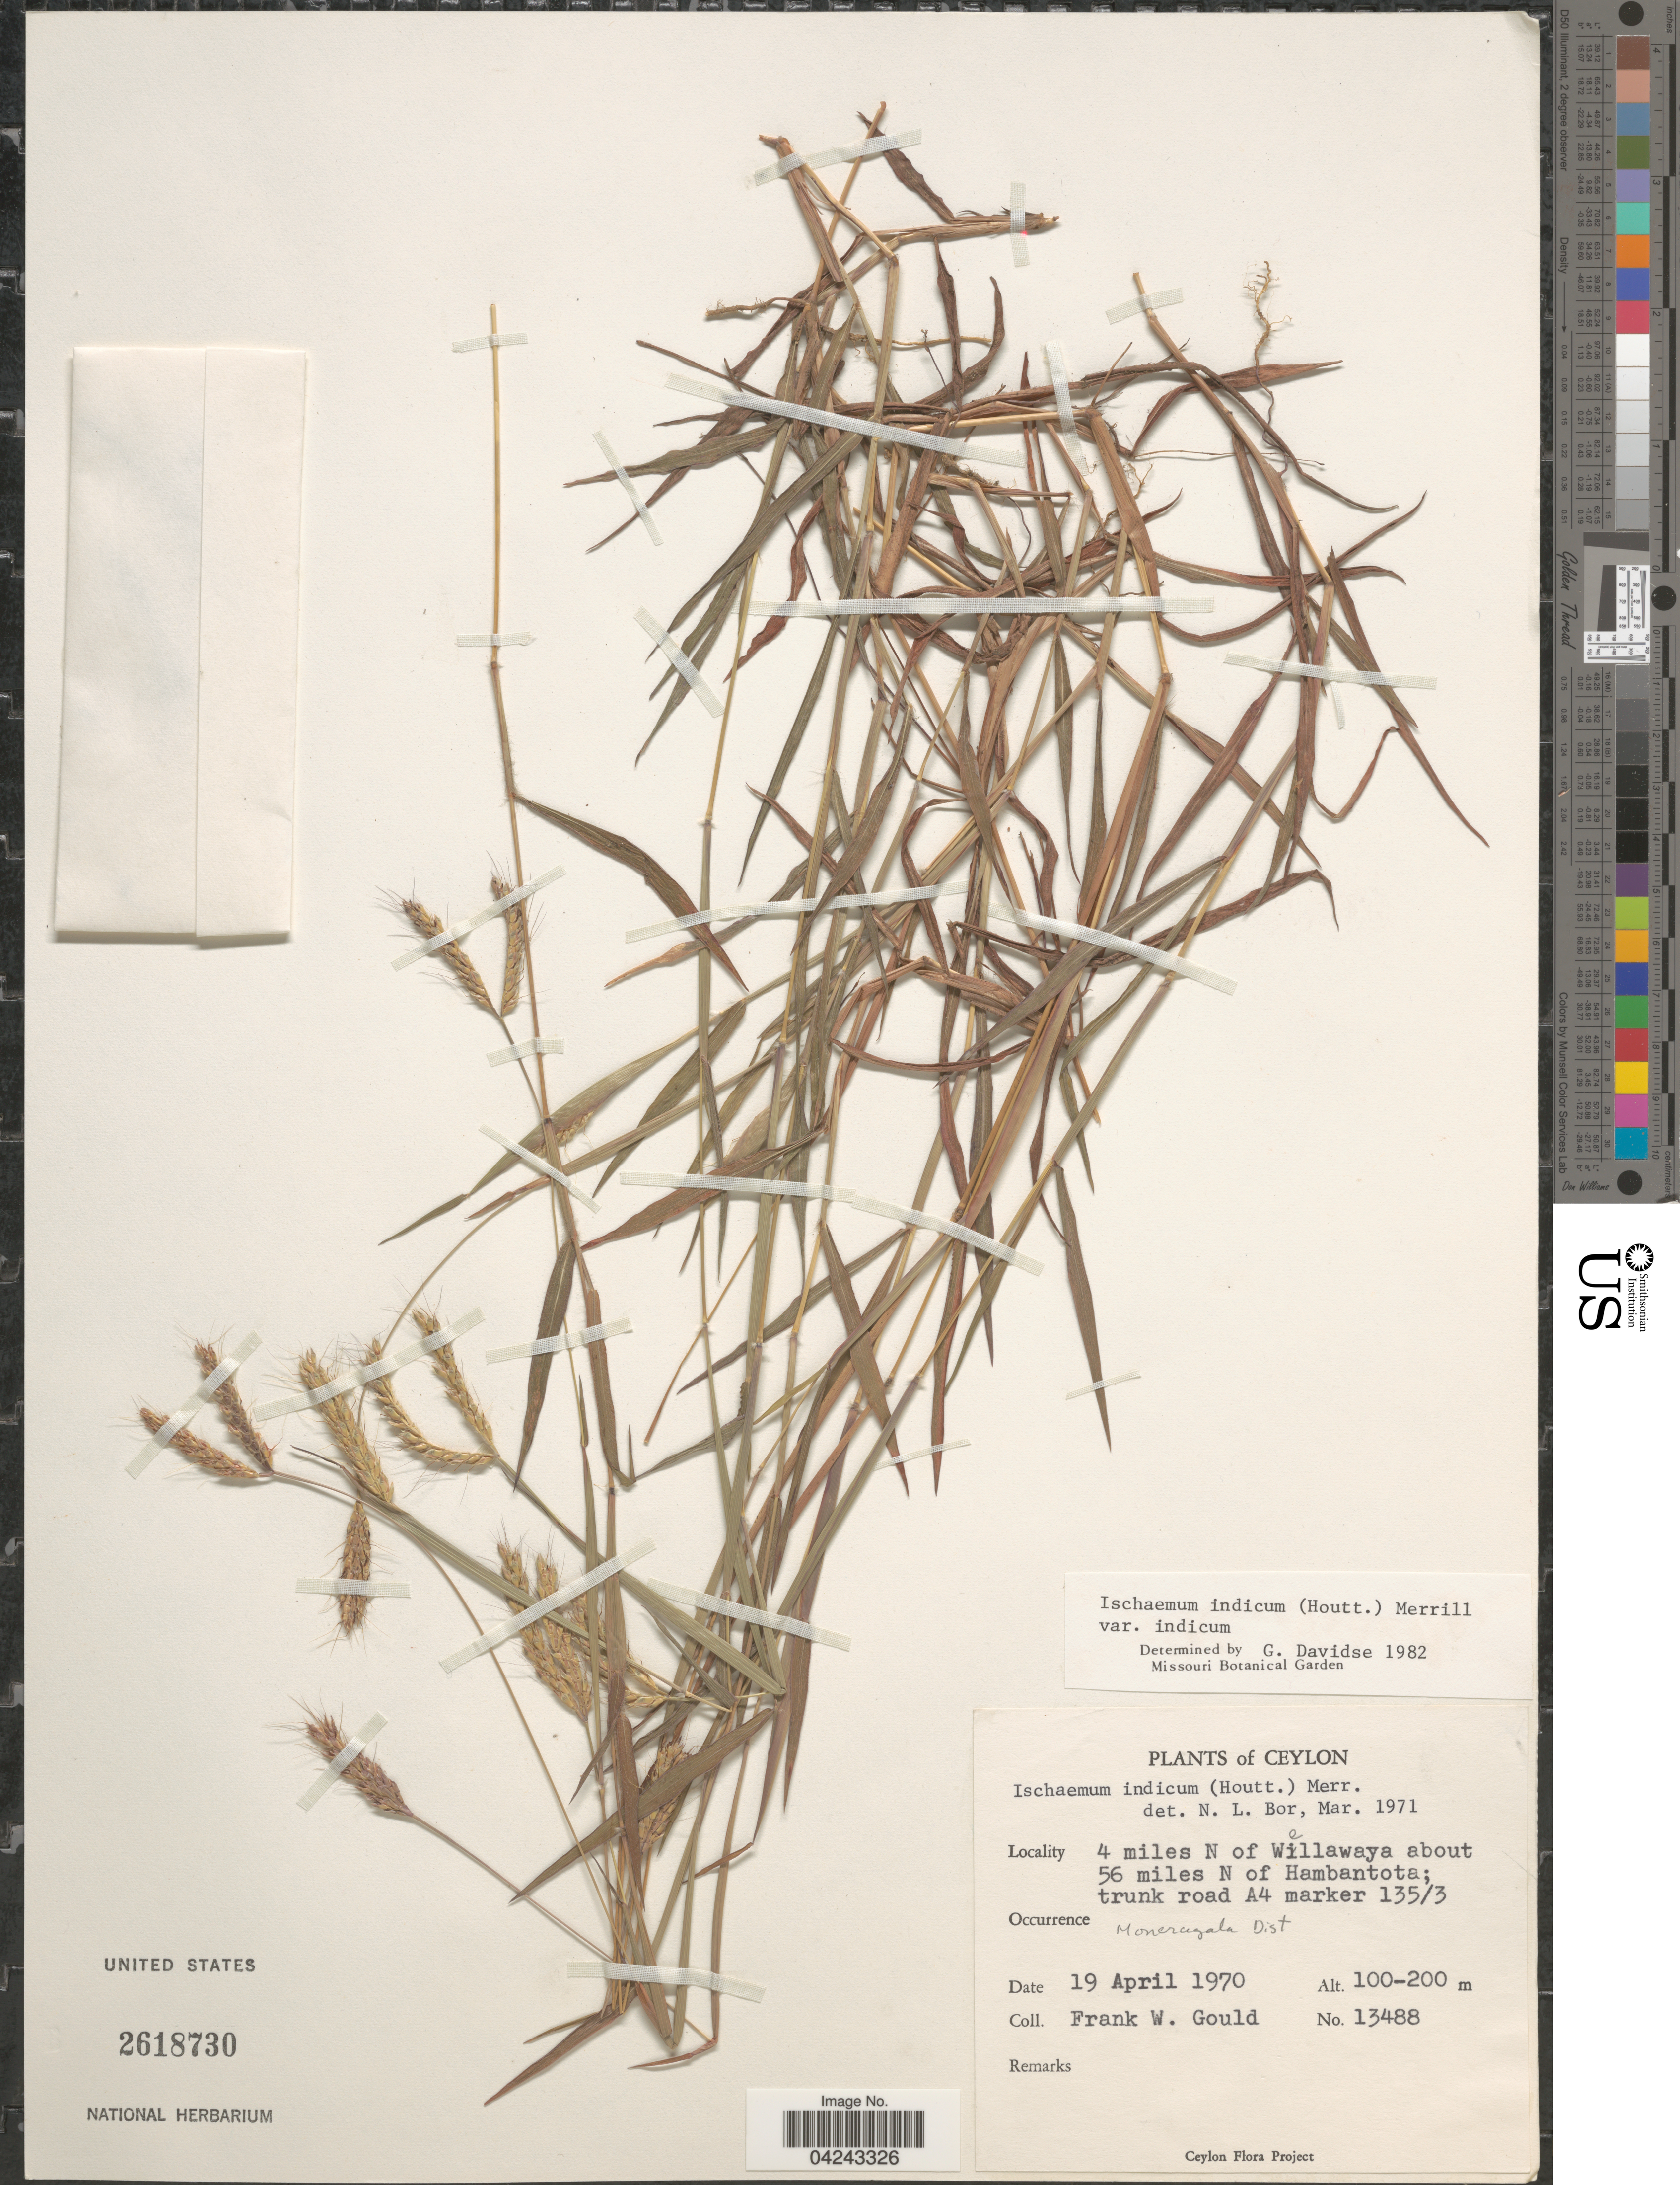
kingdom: Plantae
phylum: Tracheophyta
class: Liliopsida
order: Poales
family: Poaceae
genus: Ischaemum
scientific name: Ischaemum ciliare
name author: Retz.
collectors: F. W. Gould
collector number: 13488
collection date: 1970-04-19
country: Sri Lanka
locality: Ceylon. 4 miles N of Willewaya about 56 miles N of Hambantota; trunk road A4 marker 135/3. Moneragala Dist.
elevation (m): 100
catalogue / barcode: US 2618730